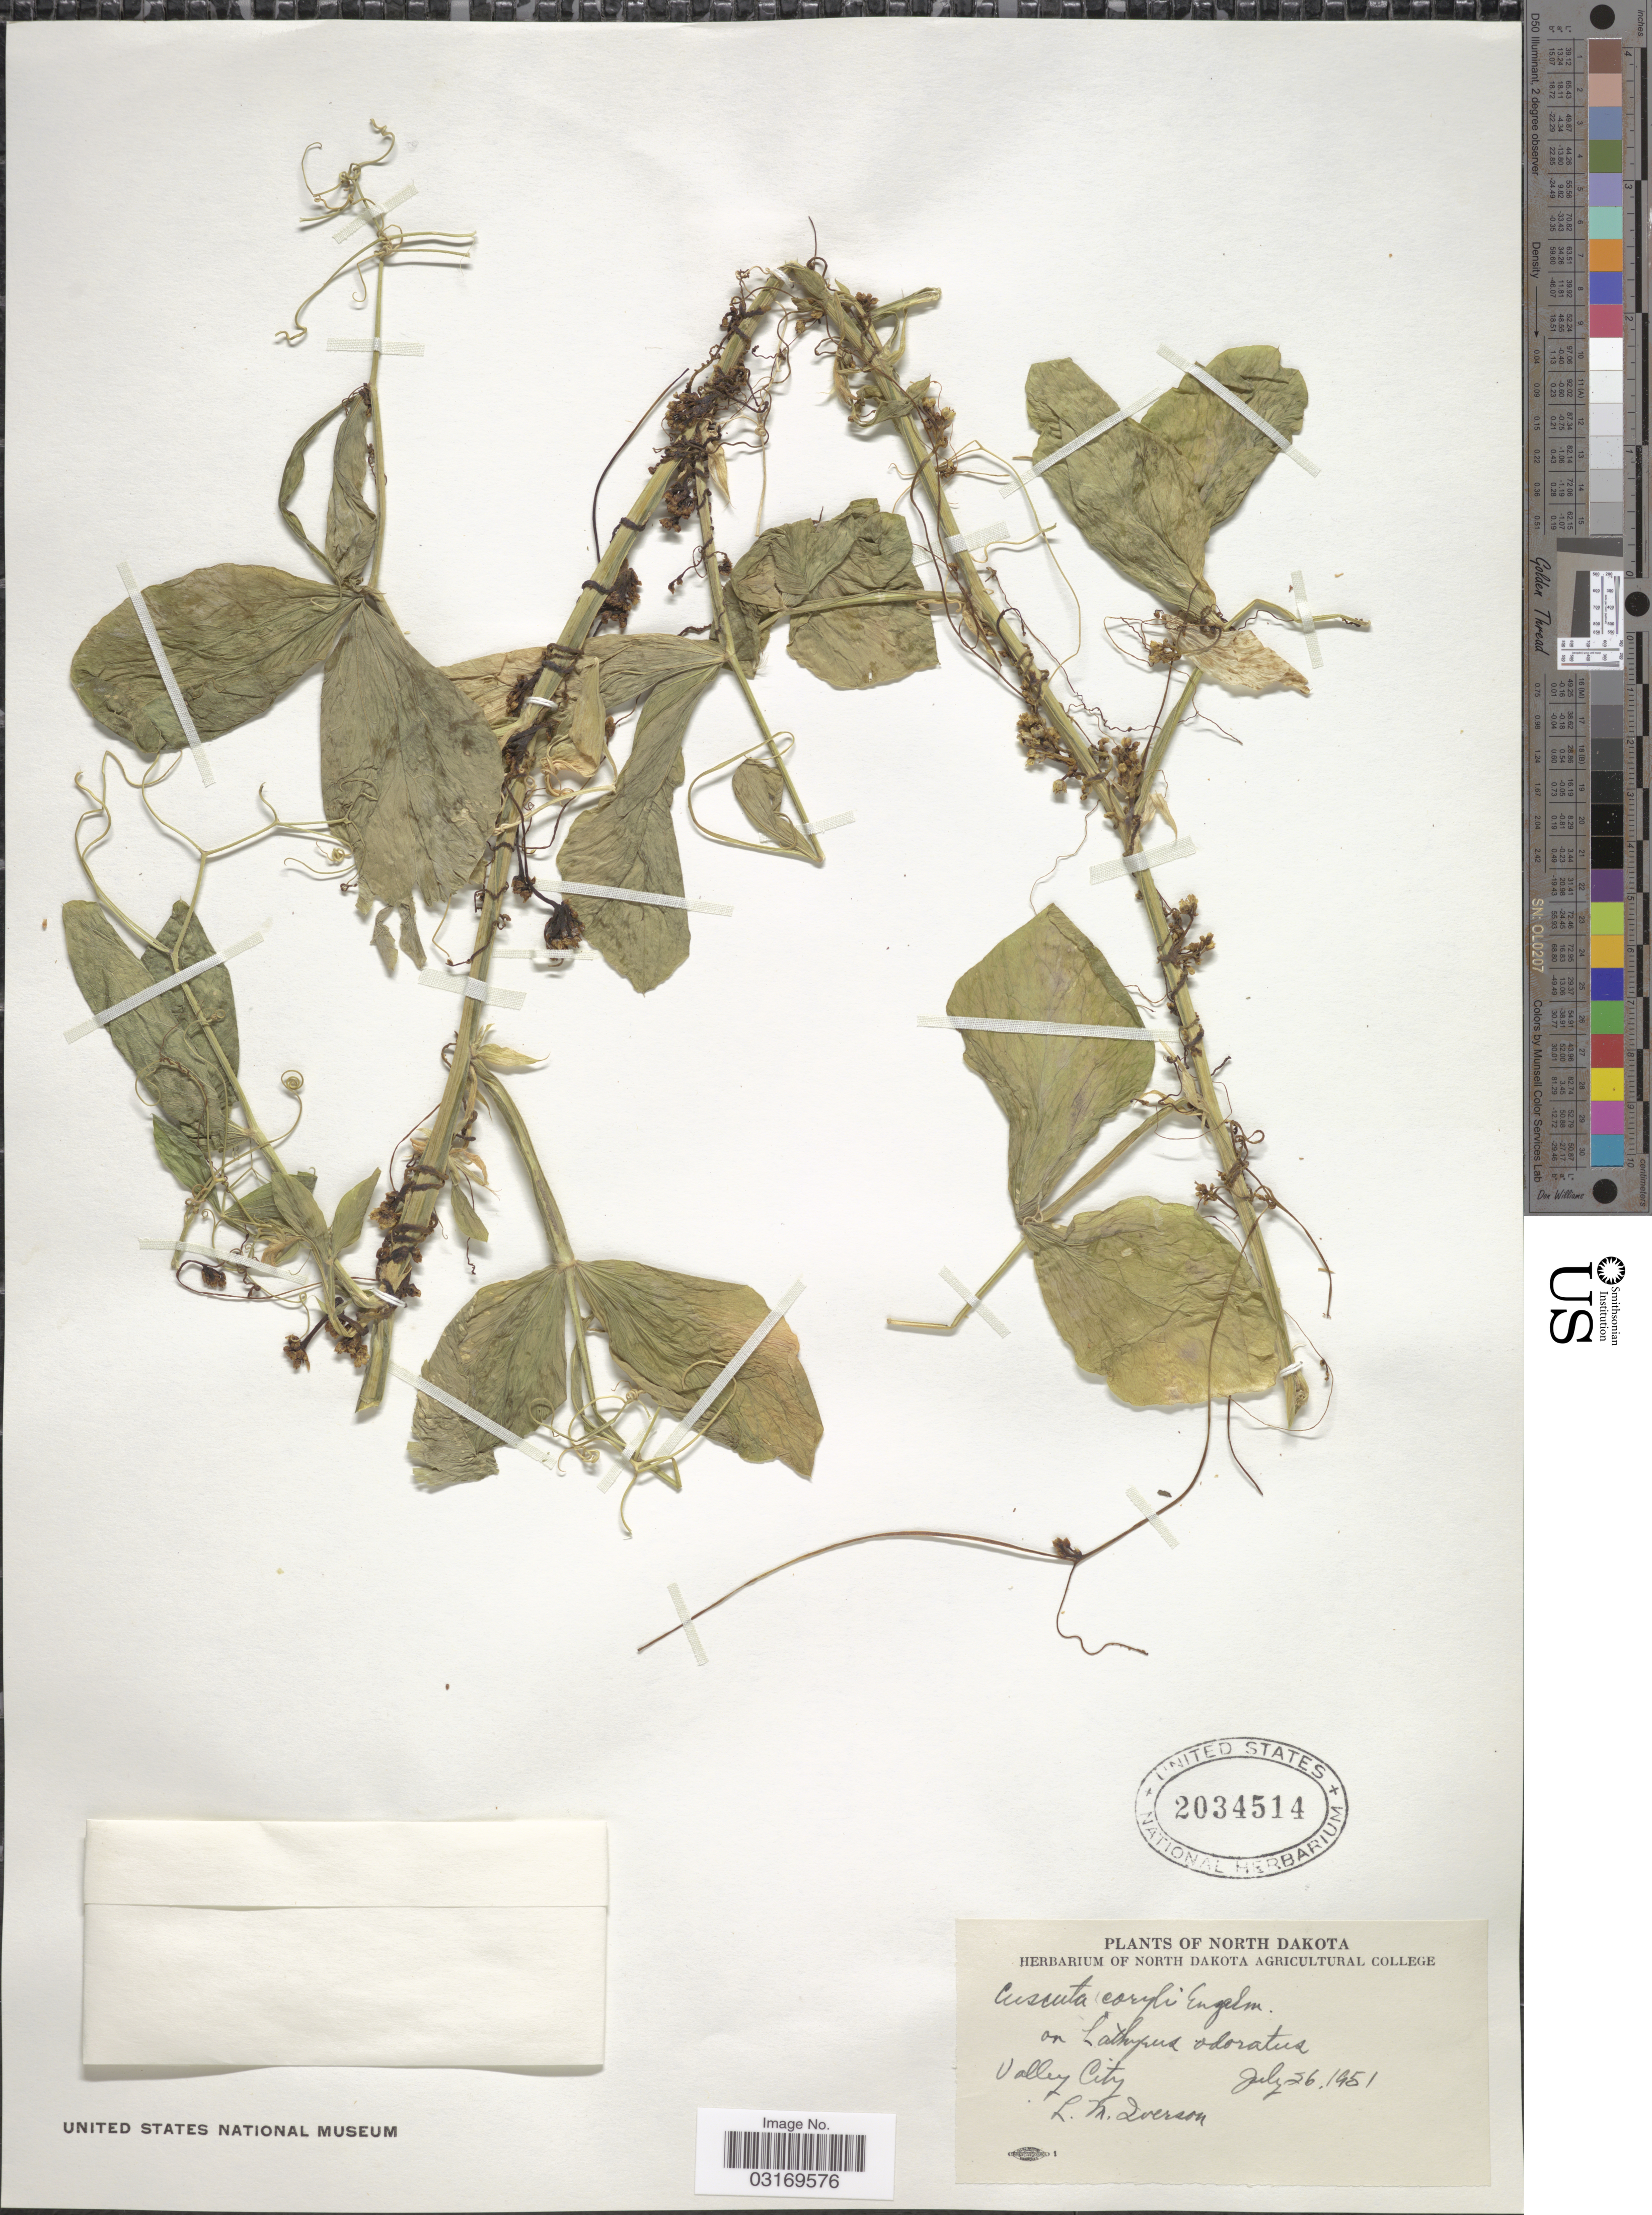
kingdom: Plantae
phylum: Tracheophyta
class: Magnoliopsida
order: Solanales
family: Convolvulaceae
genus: Cuscuta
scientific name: Cuscuta coryli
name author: Engelm.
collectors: L. Iverson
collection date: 1951-07-26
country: United States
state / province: North Dakota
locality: Valley City.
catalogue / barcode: US 2034514